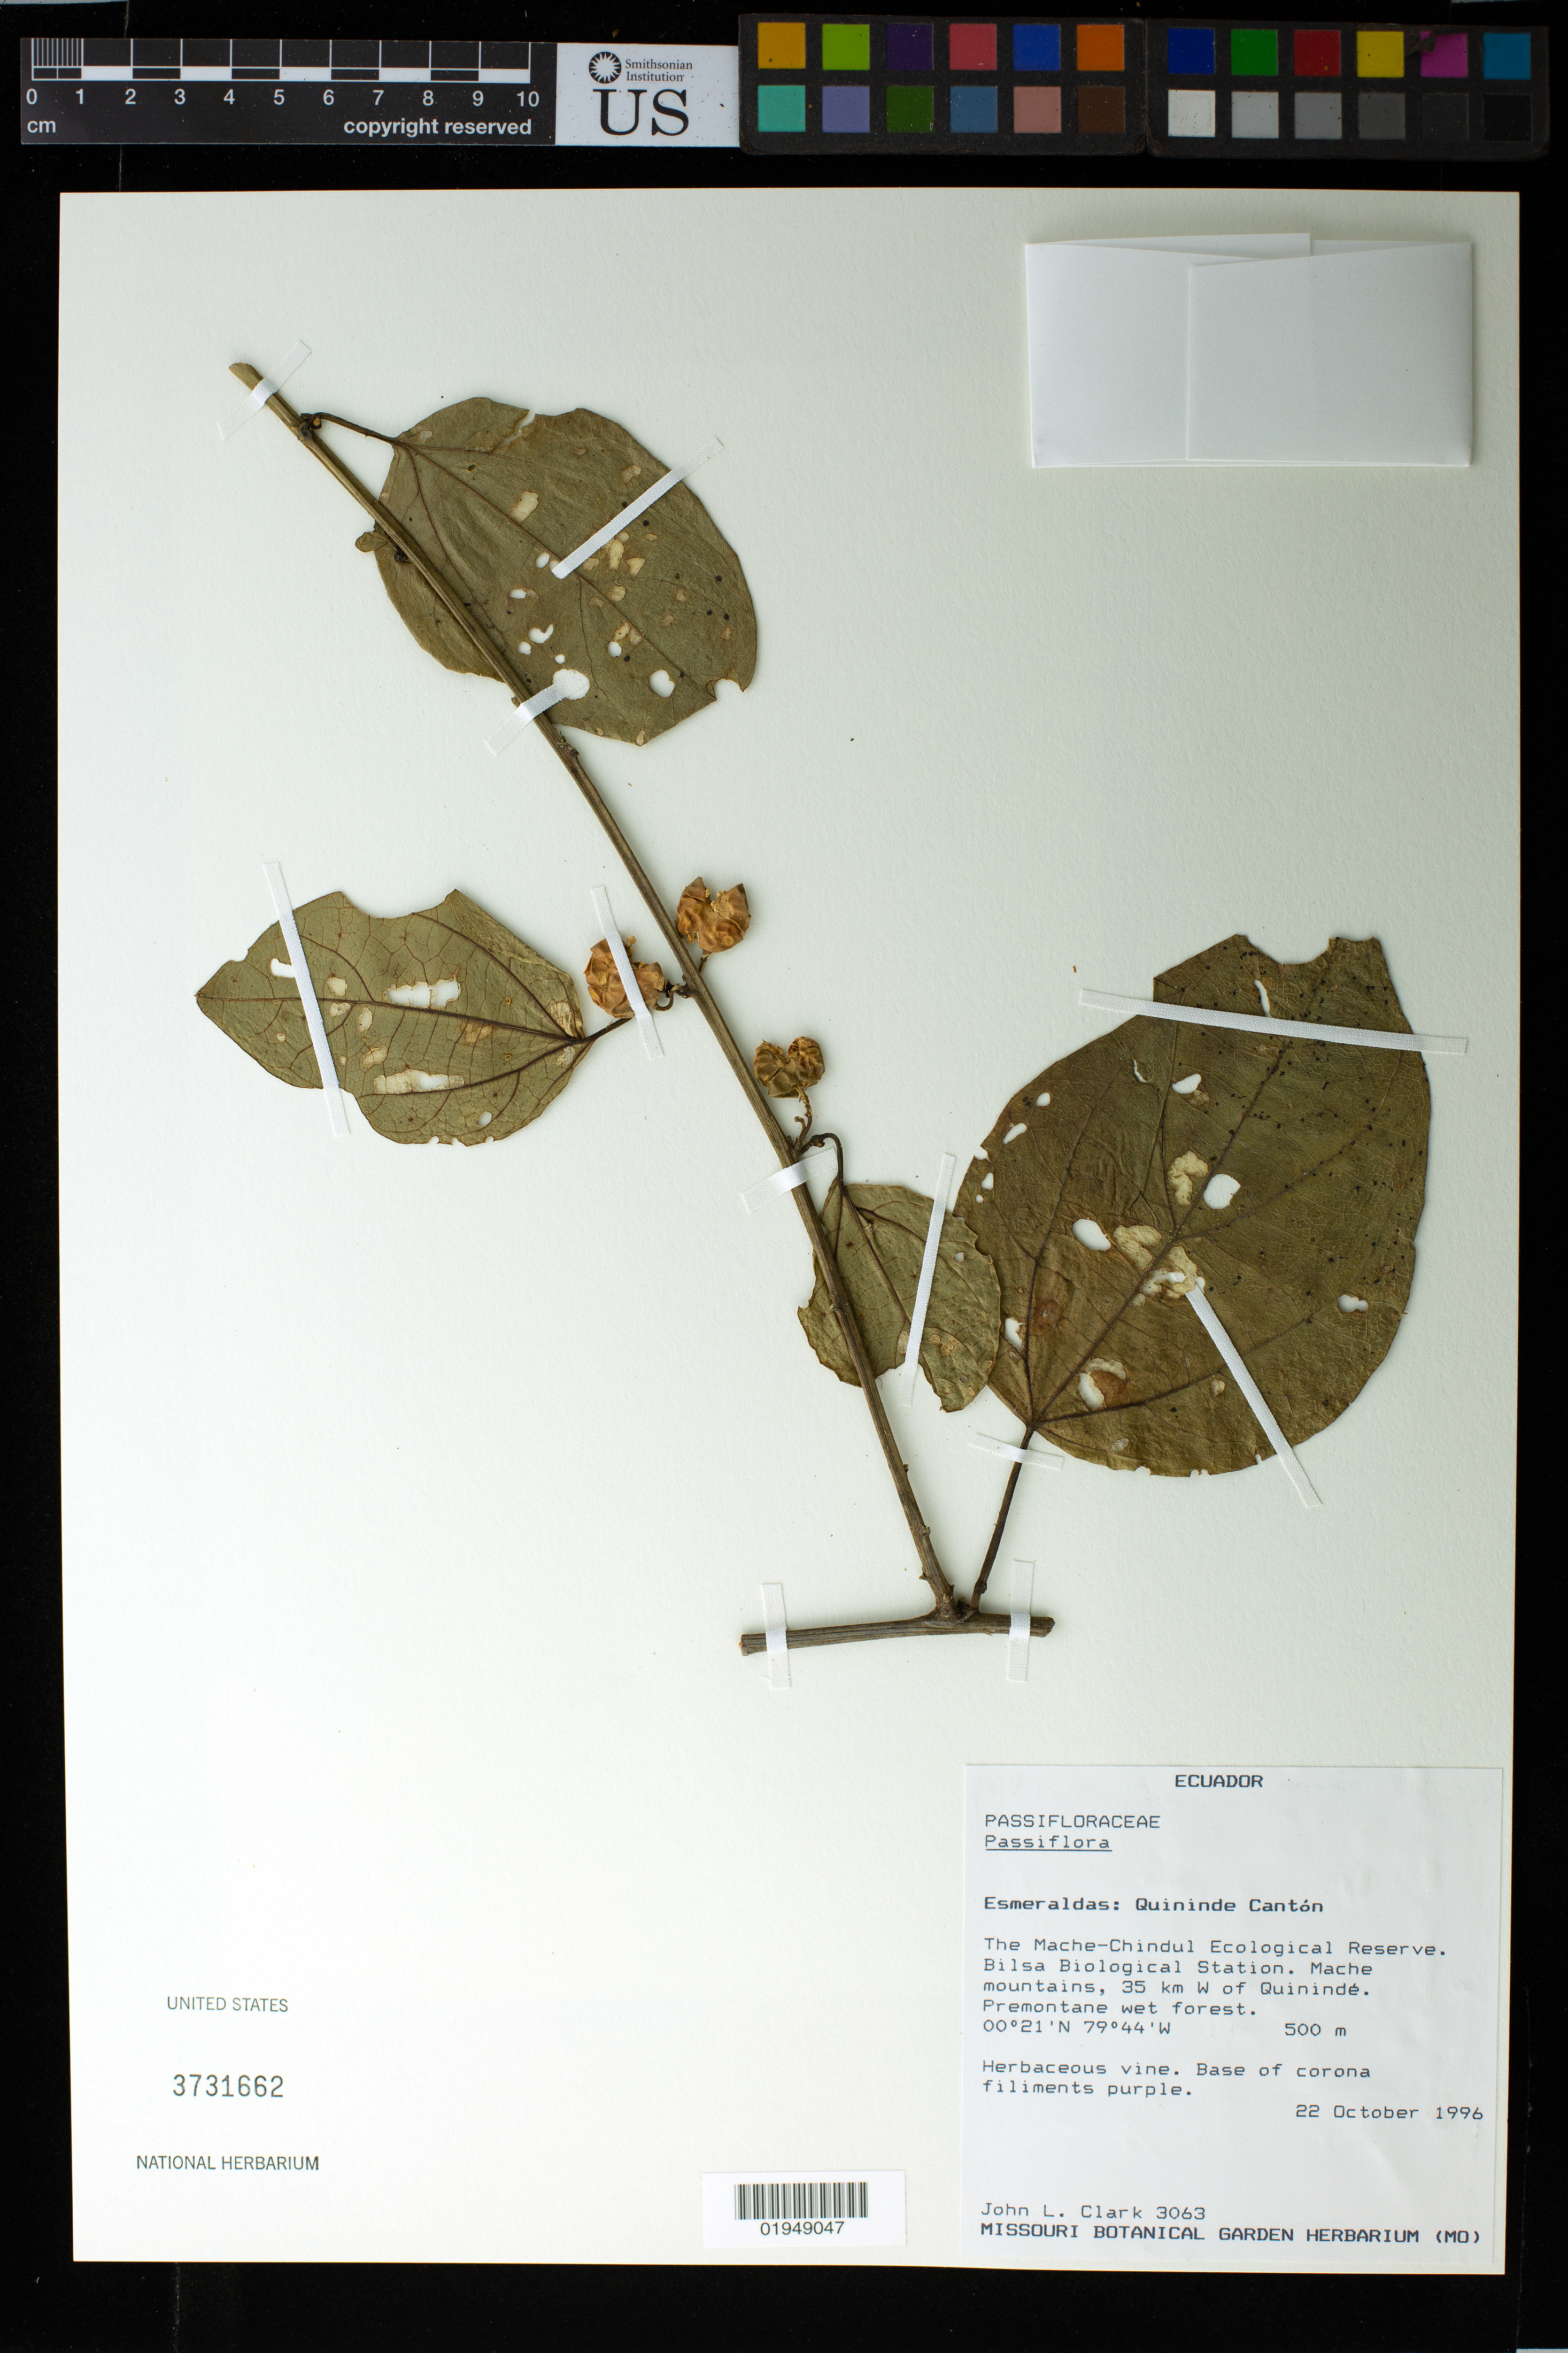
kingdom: Plantae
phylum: Tracheophyta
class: Magnoliopsida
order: Malpighiales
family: Passifloraceae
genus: Passiflora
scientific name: Passiflora sp.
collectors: J. L. Clark, E. Austen, S. Bennett & D. Kapan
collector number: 3063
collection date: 1997-01-01/1997-01-10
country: Ecuador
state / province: Esmeraldas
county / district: Quinindé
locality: The Mache-Chindul Ecological Reserve. Bilsa Biological Station. Mache Mountains, 35 km W of Quininde.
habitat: Premontane wet forest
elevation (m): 500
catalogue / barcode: US 3731662